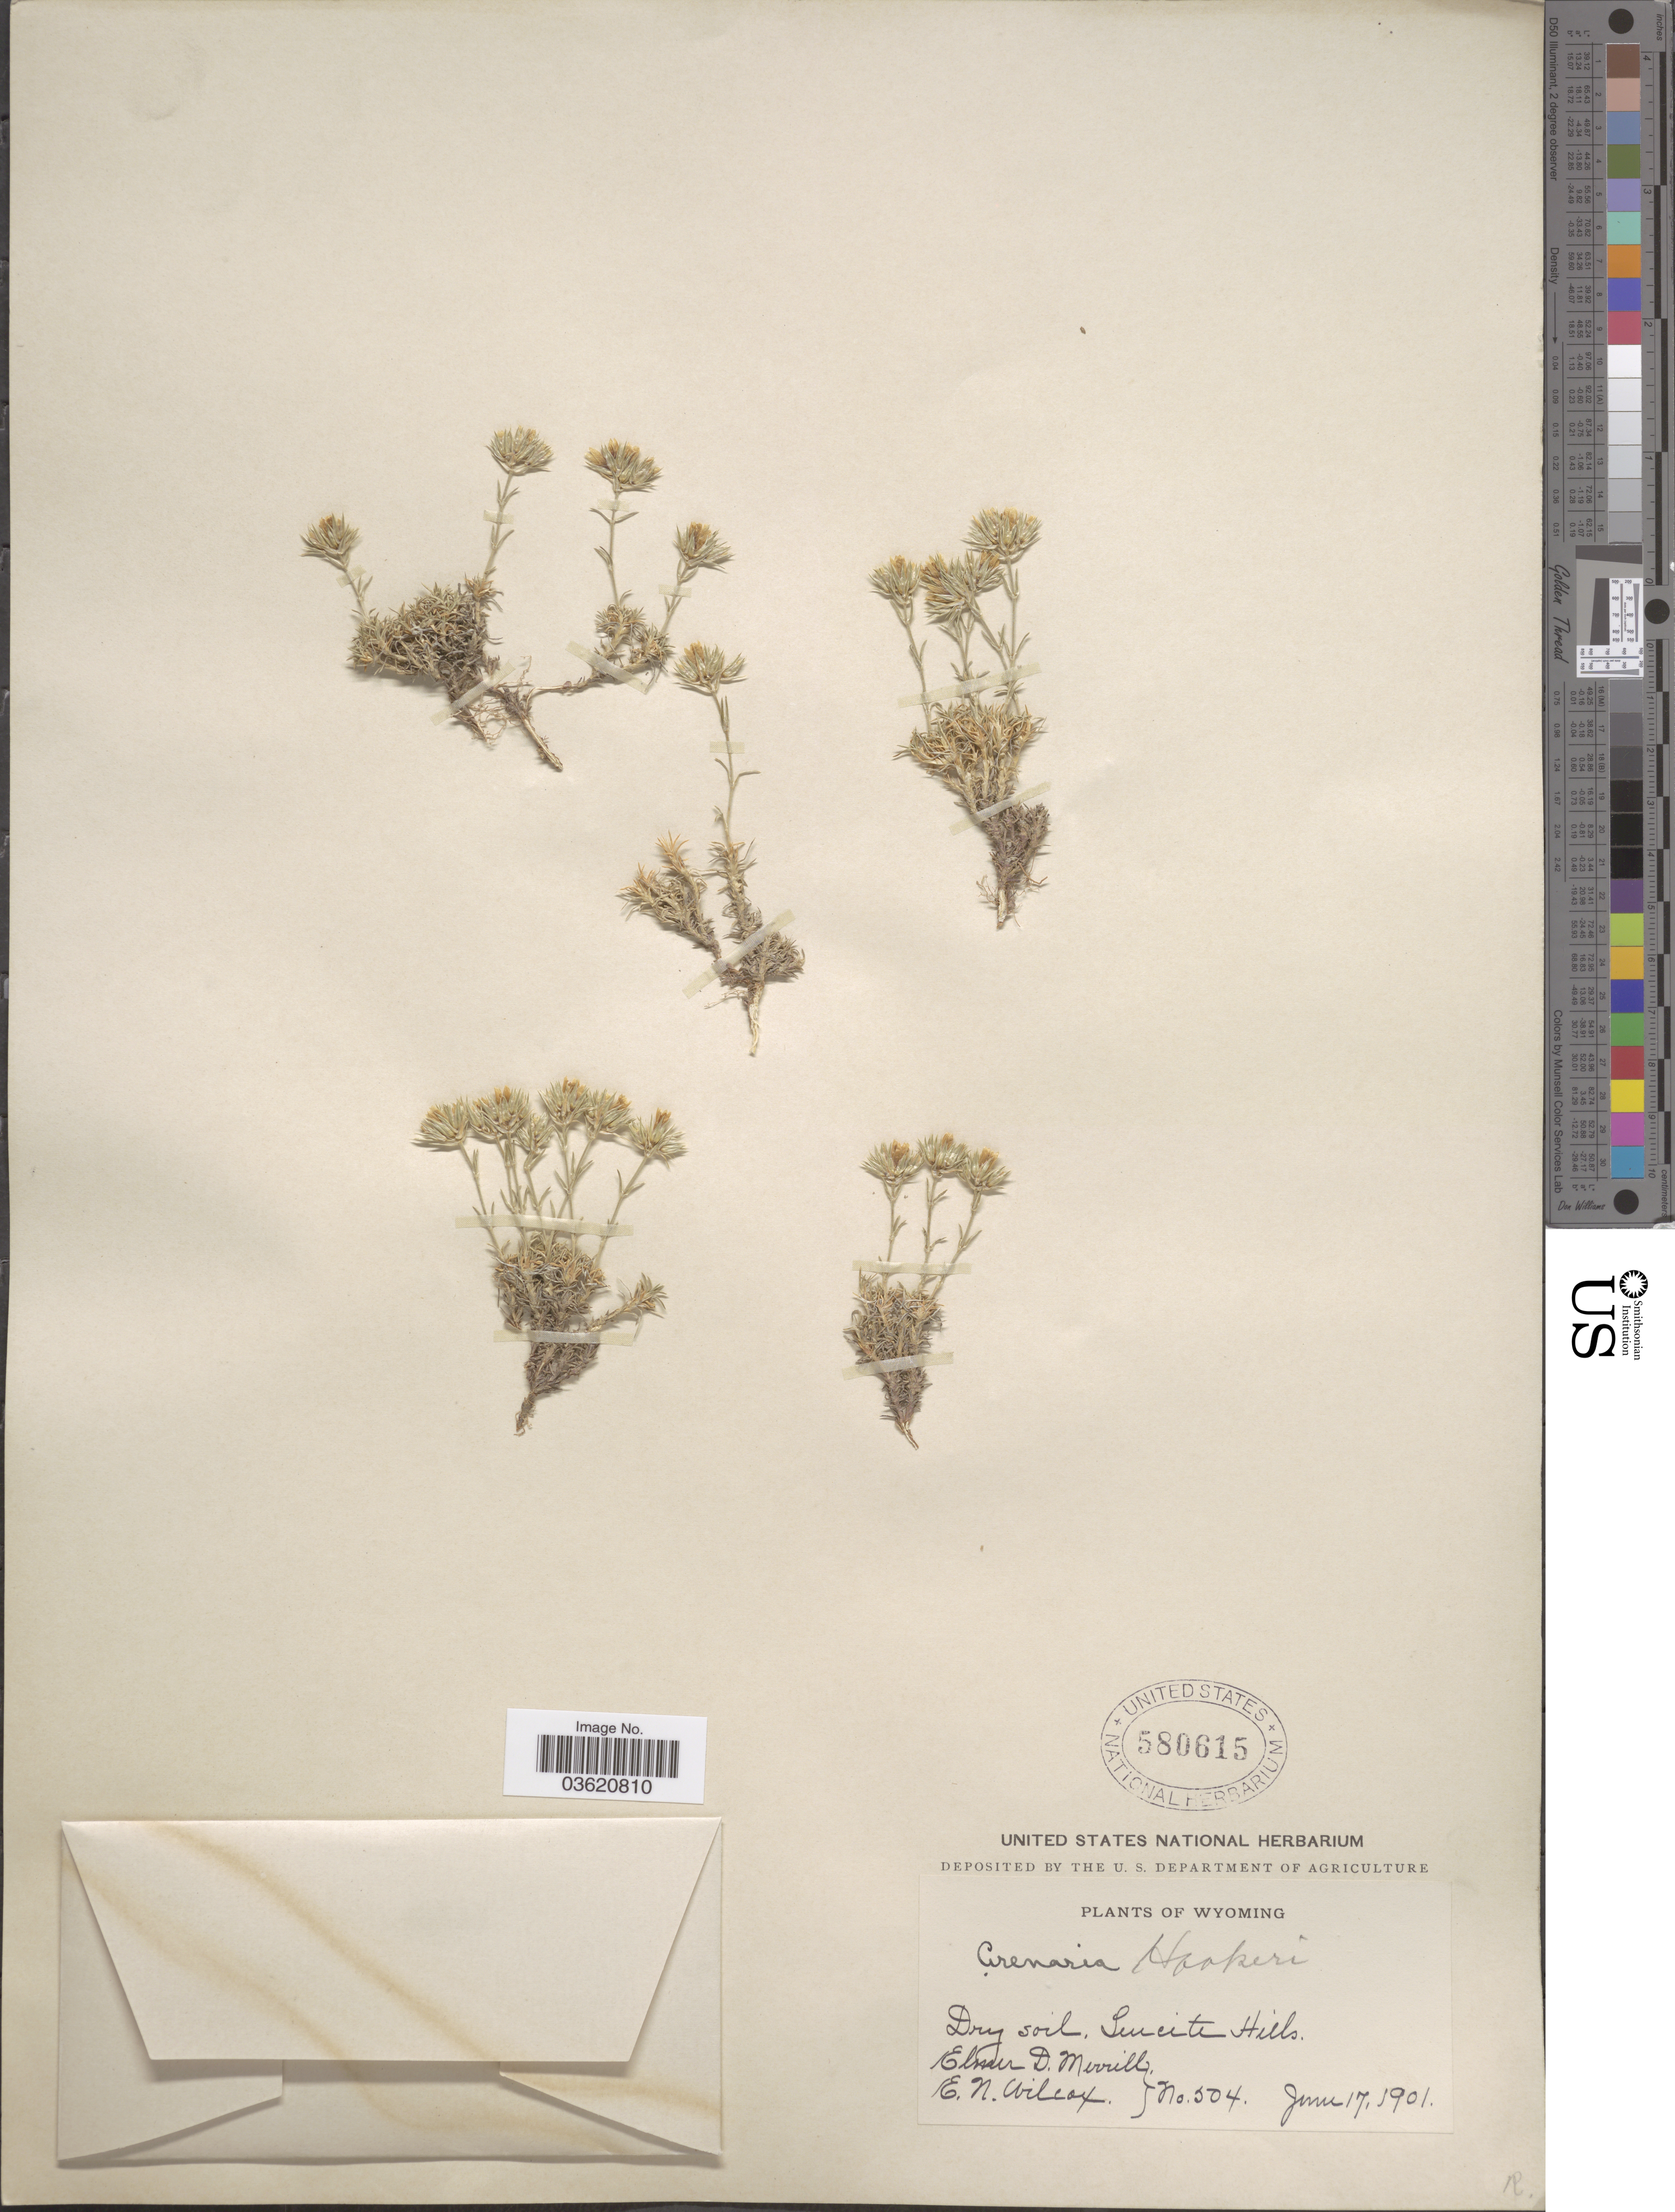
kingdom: Plantae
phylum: Tracheophyta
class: Magnoliopsida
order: Caryophyllales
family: Caryophyllaceae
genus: Eremogone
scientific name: Eremogone hookeri var. hookeri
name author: (Nutt.) W.A. Weber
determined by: Strong, Mark T., (BOT), Smithsonian Institution - National Museum of Natural History (UNITED STATES)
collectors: E. D. Merrill & E. Wilcox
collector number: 504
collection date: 1901-06-17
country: United States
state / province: Wyoming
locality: Leucite Hills.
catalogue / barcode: US 580615